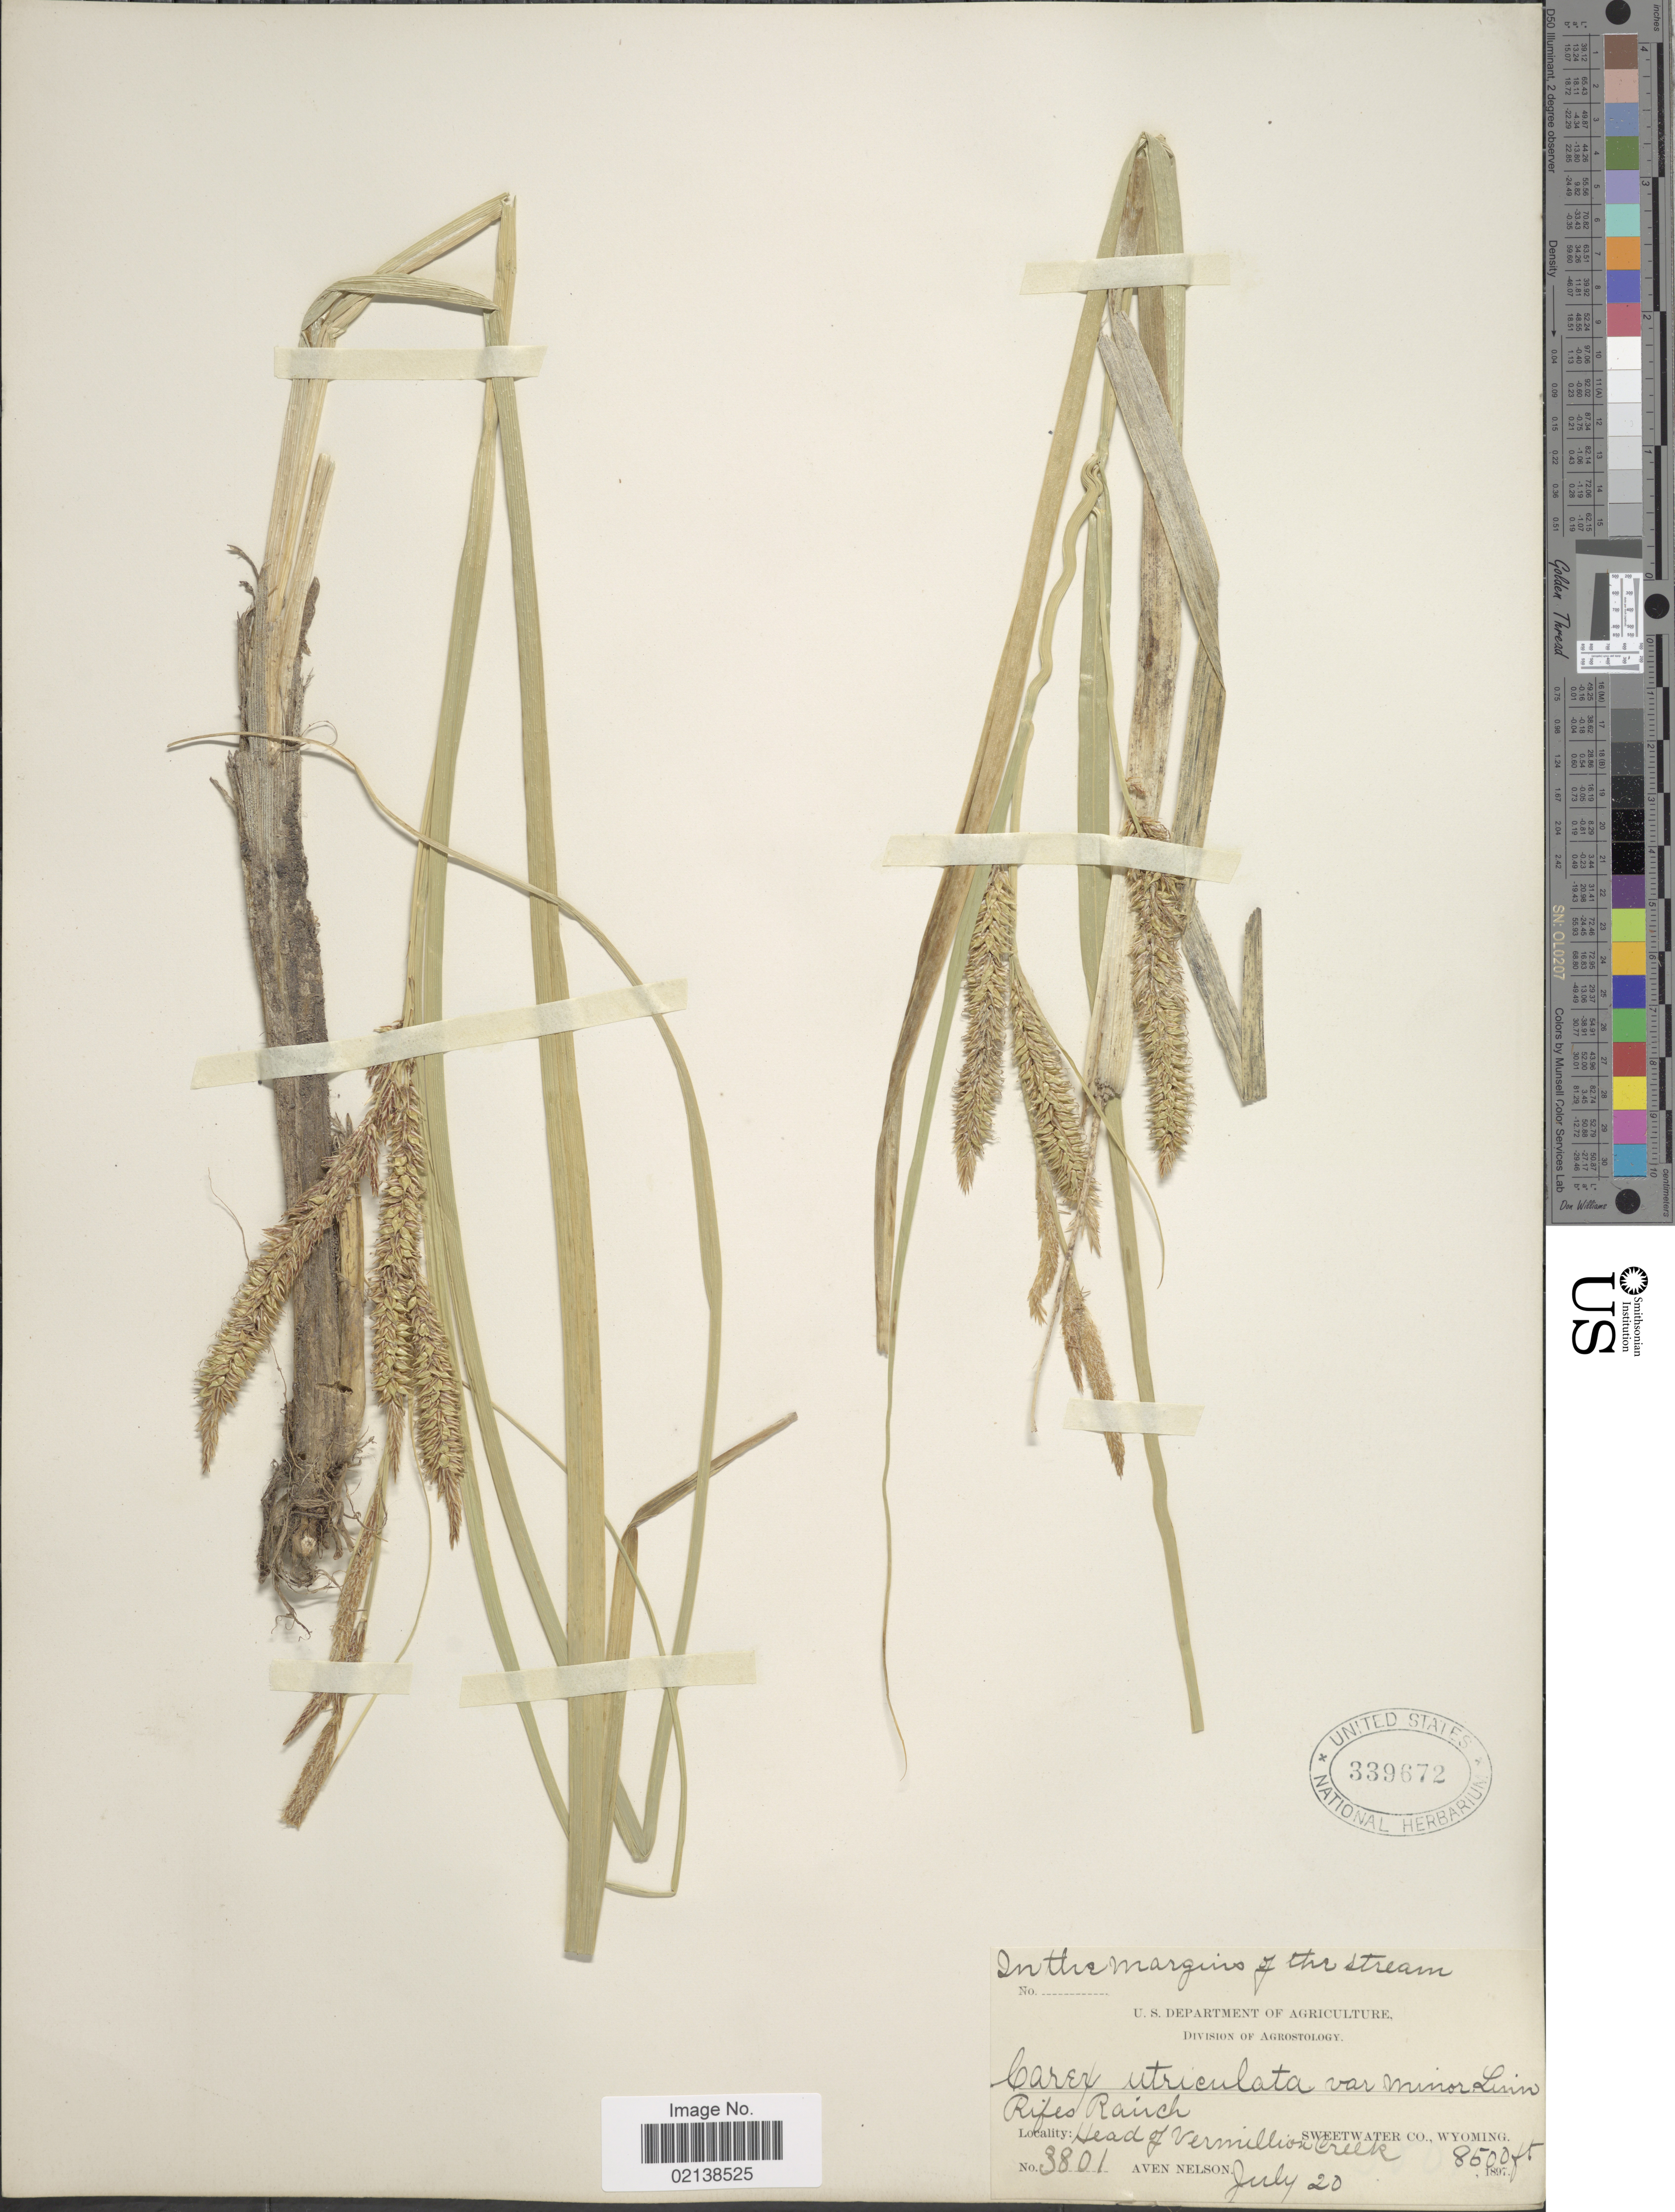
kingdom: Plantae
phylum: Tracheophyta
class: Liliopsida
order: Poales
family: Cyperaceae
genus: Carex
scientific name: Carex utriculata var. minor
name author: Boott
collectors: A. Nelson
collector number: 3801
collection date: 1897-07-20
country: United States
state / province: Wyoming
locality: Rife Ranch, Head of Vermillion Creek, Sweetwater Co., Wyoming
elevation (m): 2591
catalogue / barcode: US 339672